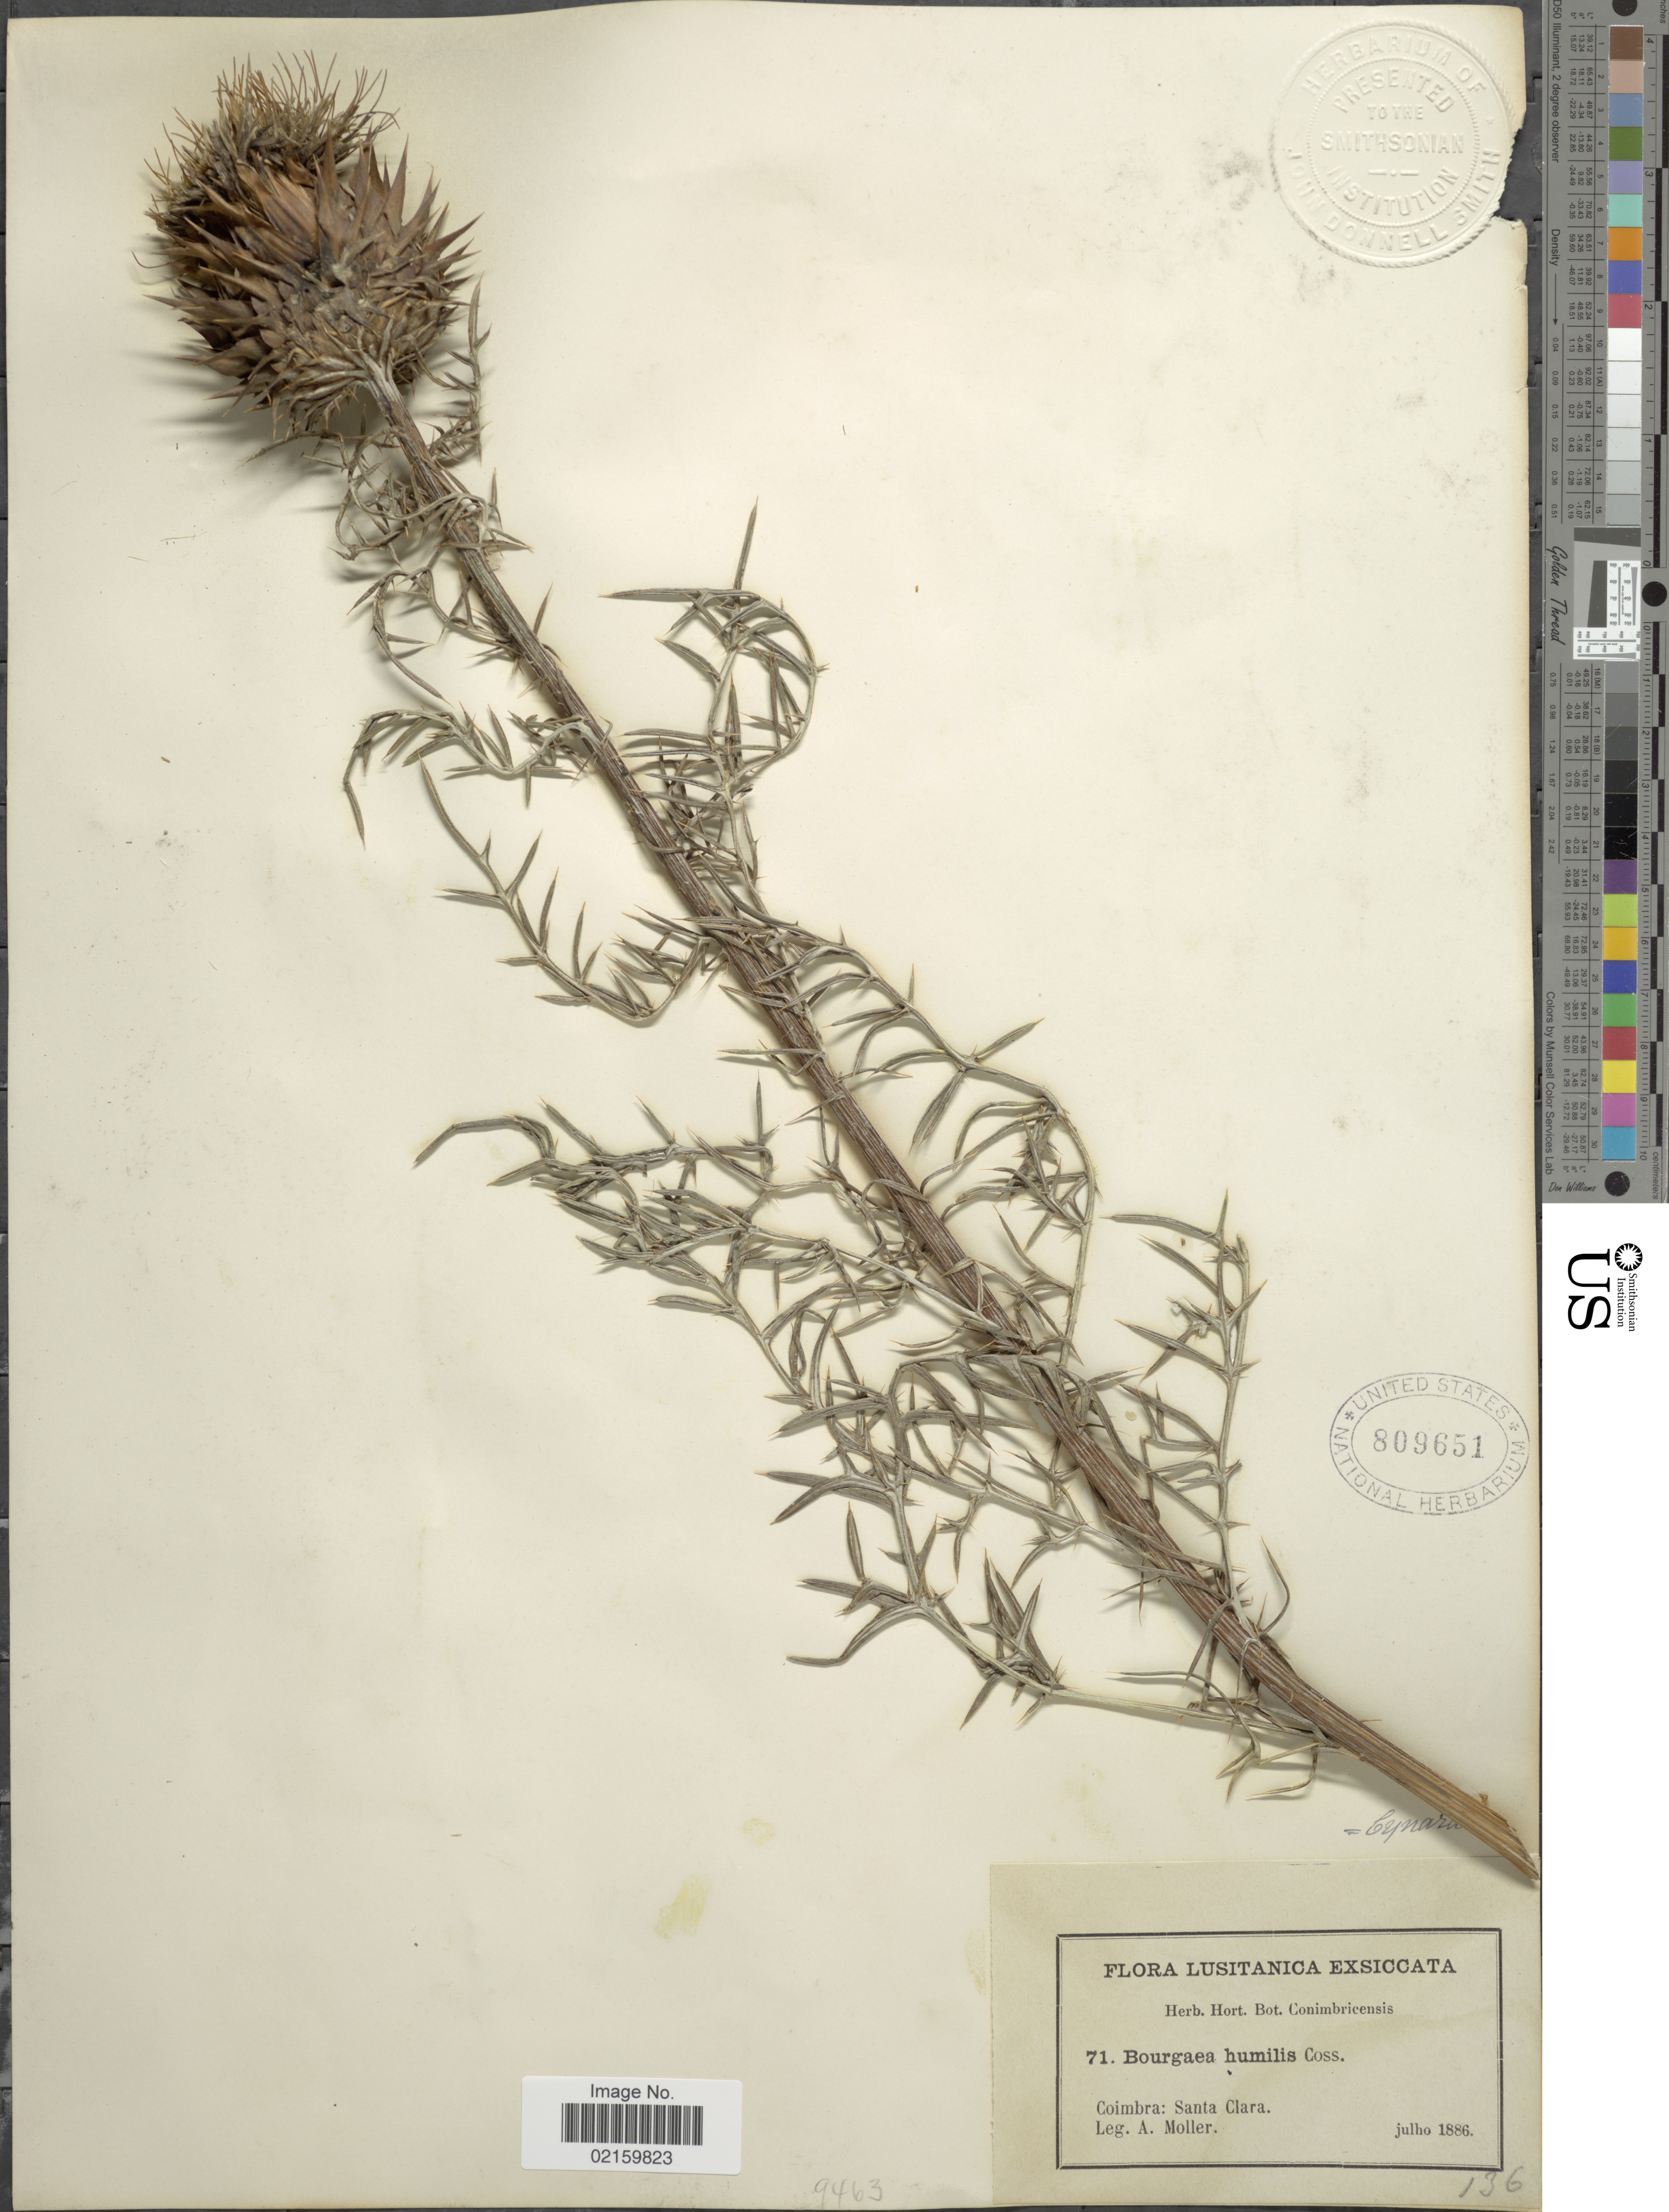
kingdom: Plantae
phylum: Tracheophyta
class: Magnoliopsida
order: Asterales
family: Asteraceae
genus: Cynara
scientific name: Cynara humilis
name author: L.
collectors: A. Moller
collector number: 71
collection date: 1886-07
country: Portugal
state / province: Coimbra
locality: Coimbra: Santa Clara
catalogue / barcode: US 809651